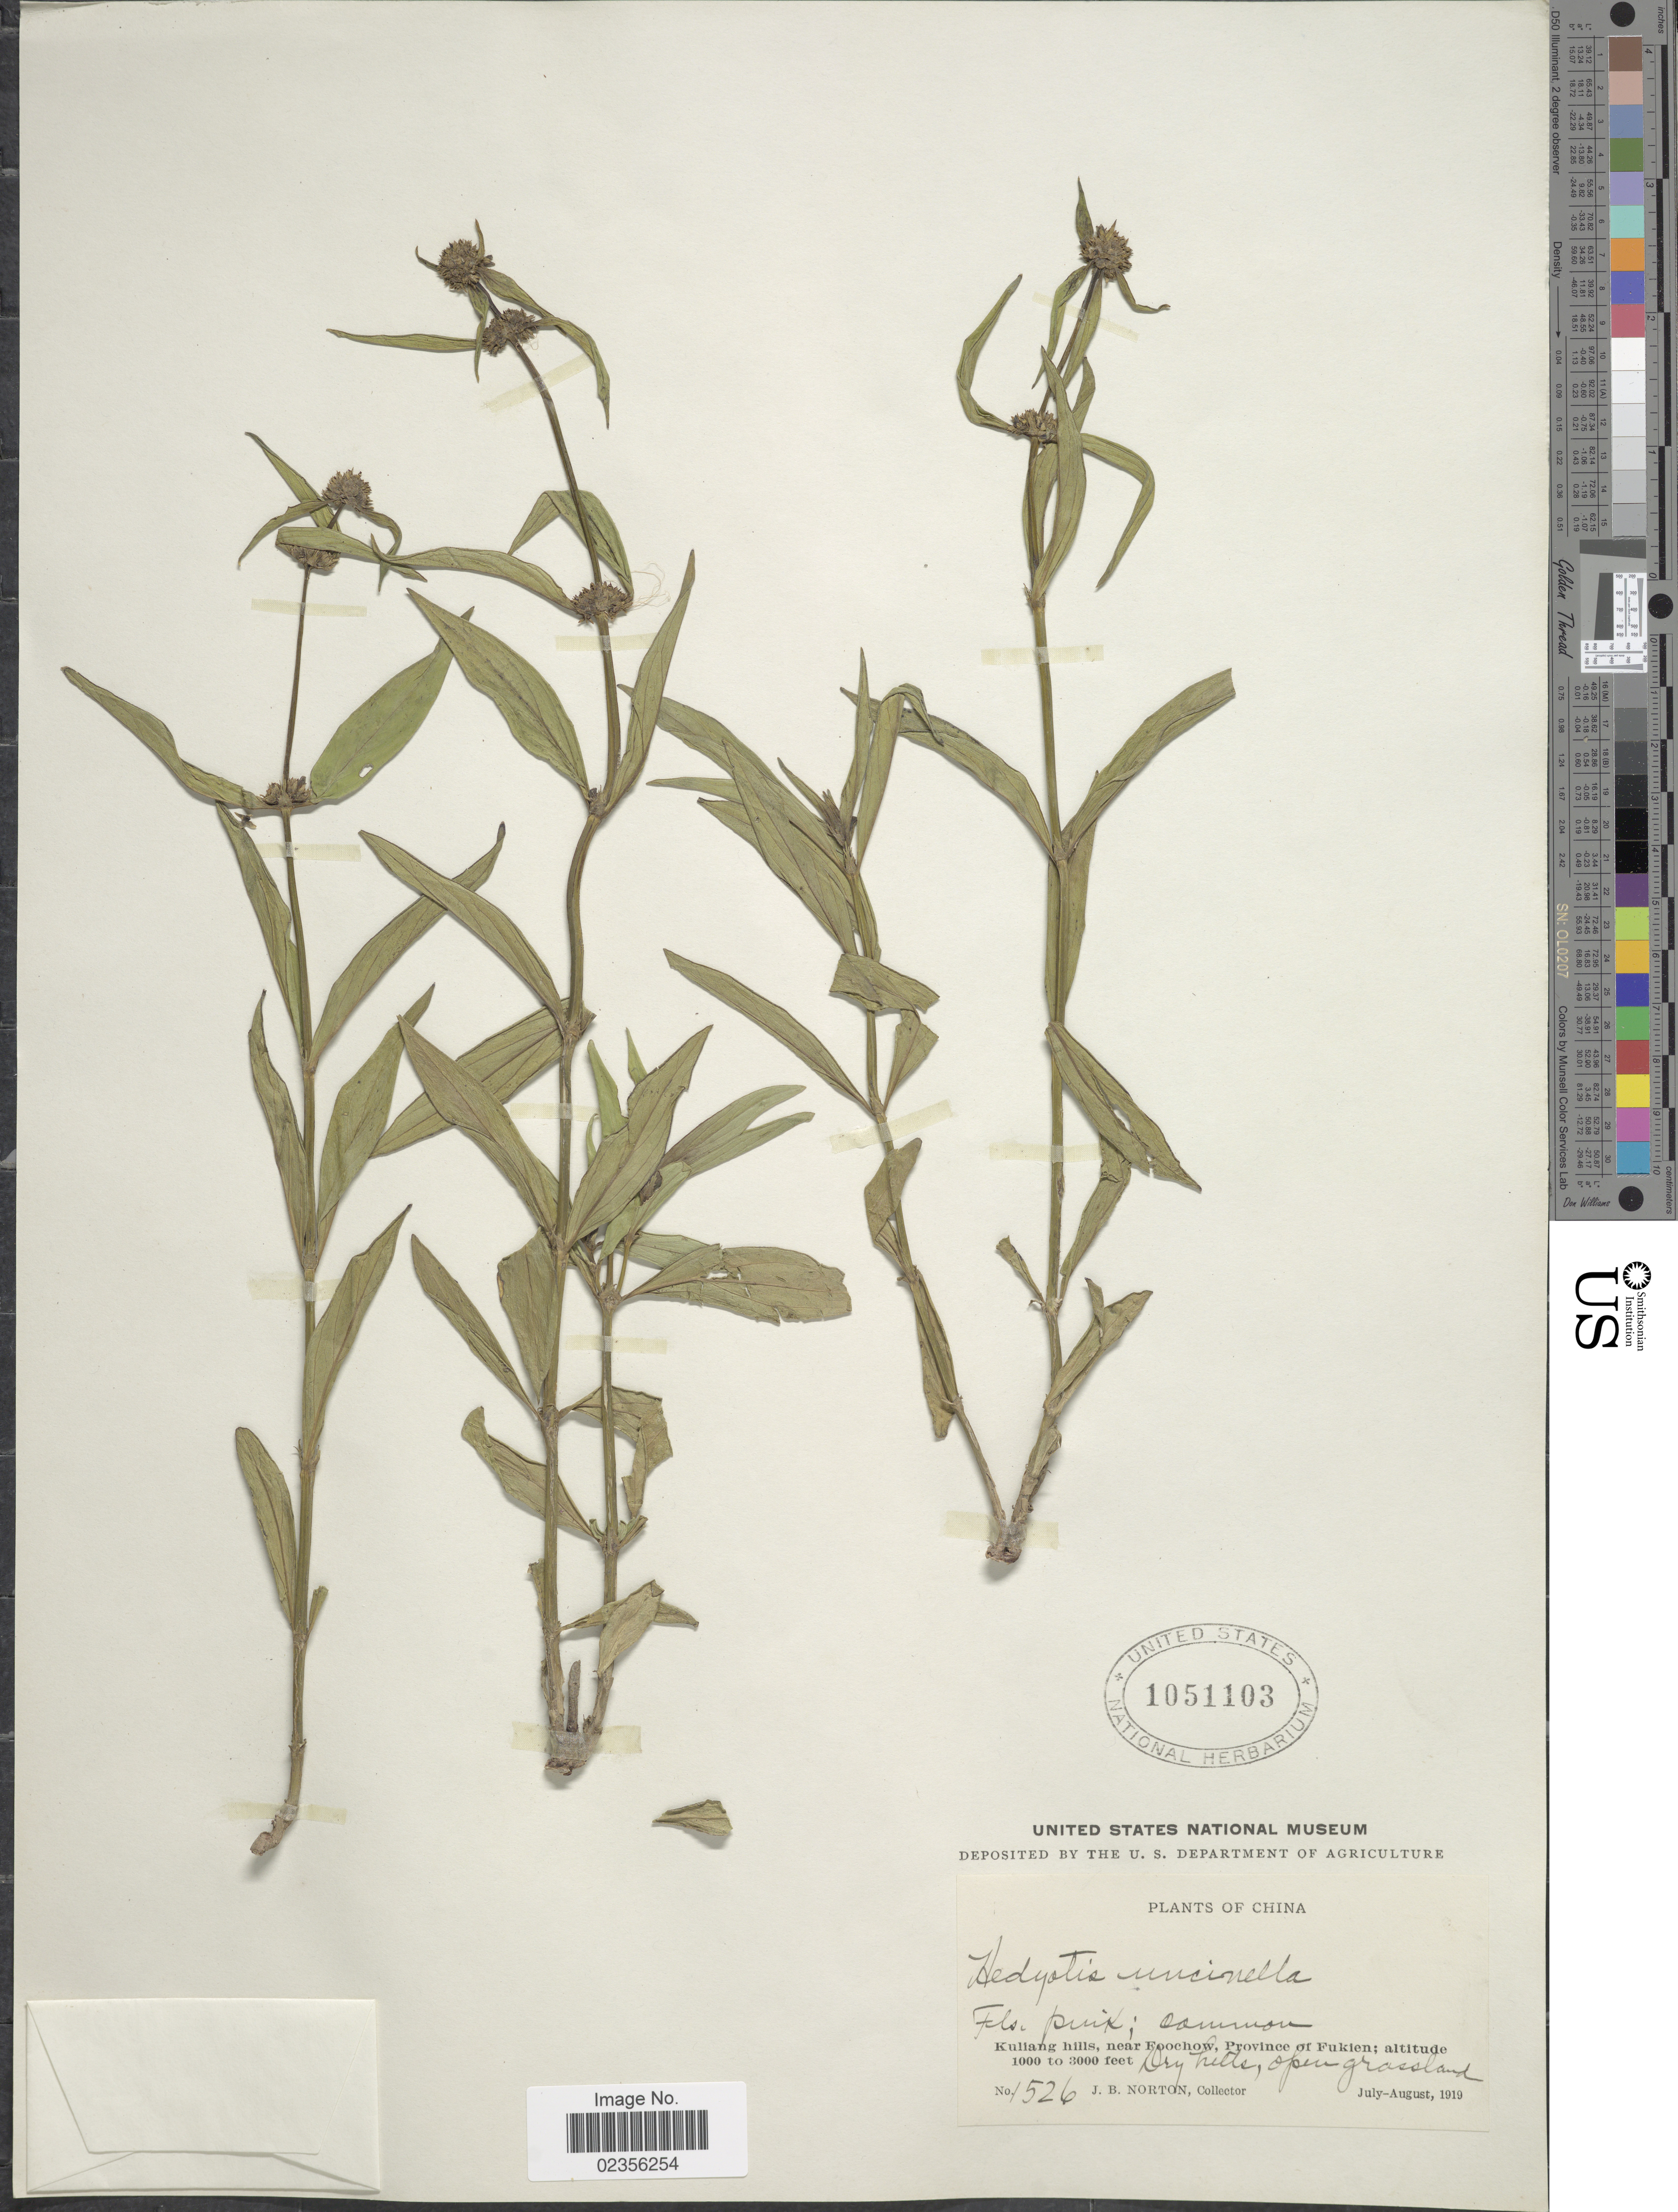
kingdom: Plantae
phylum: Tracheophyta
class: Magnoliopsida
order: Gentianales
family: Rubiaceae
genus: Hedyotis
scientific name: Hedyotis uncinella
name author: Hook. & Arn.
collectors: J. B. Norton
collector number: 1526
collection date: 1919-07/1919-08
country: China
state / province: Fujian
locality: Kuliang hills, near Foochow, Province of Fukien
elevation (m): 305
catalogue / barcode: US 1051103